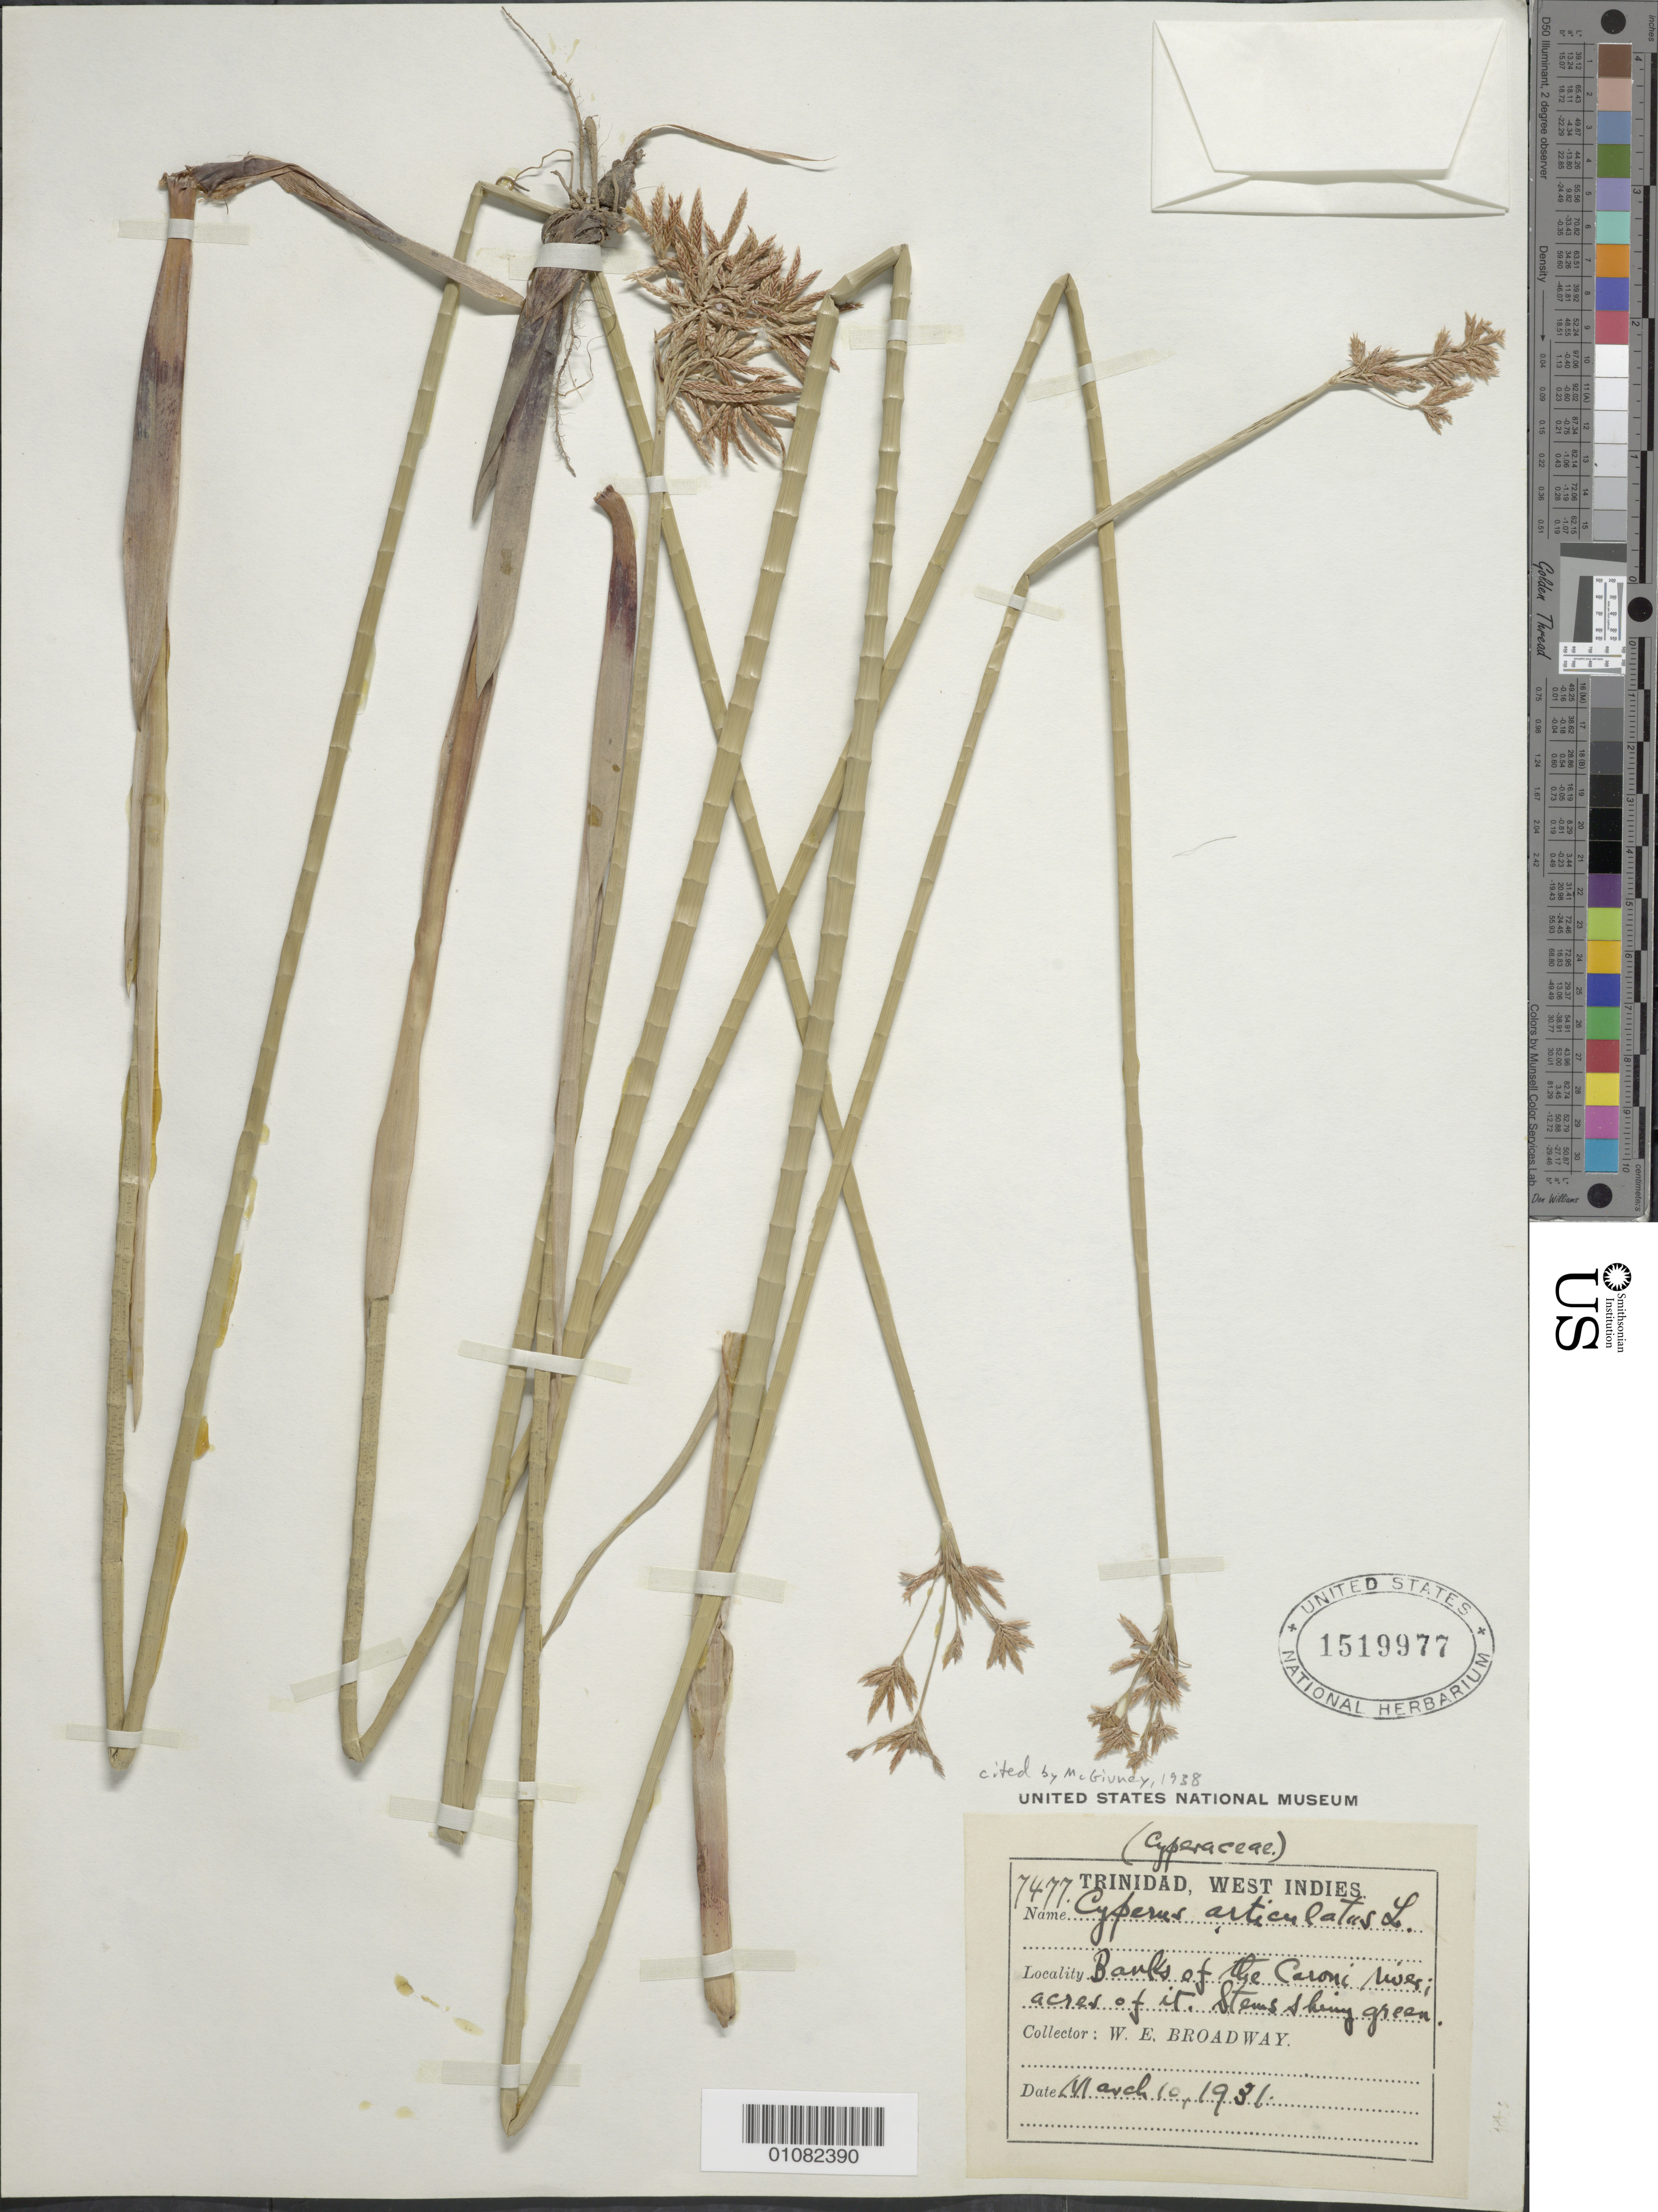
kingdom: Plantae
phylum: Tracheophyta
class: Liliopsida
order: Poales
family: Cyperaceae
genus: Cyperus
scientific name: Cyperus articulatus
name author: L.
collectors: W. E. Broadway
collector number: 7477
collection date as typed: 10 Mar 1931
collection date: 1931-03-10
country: Trinidad and Tobago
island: Trinidad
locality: Banks of the Caroni River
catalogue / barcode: US 1519977